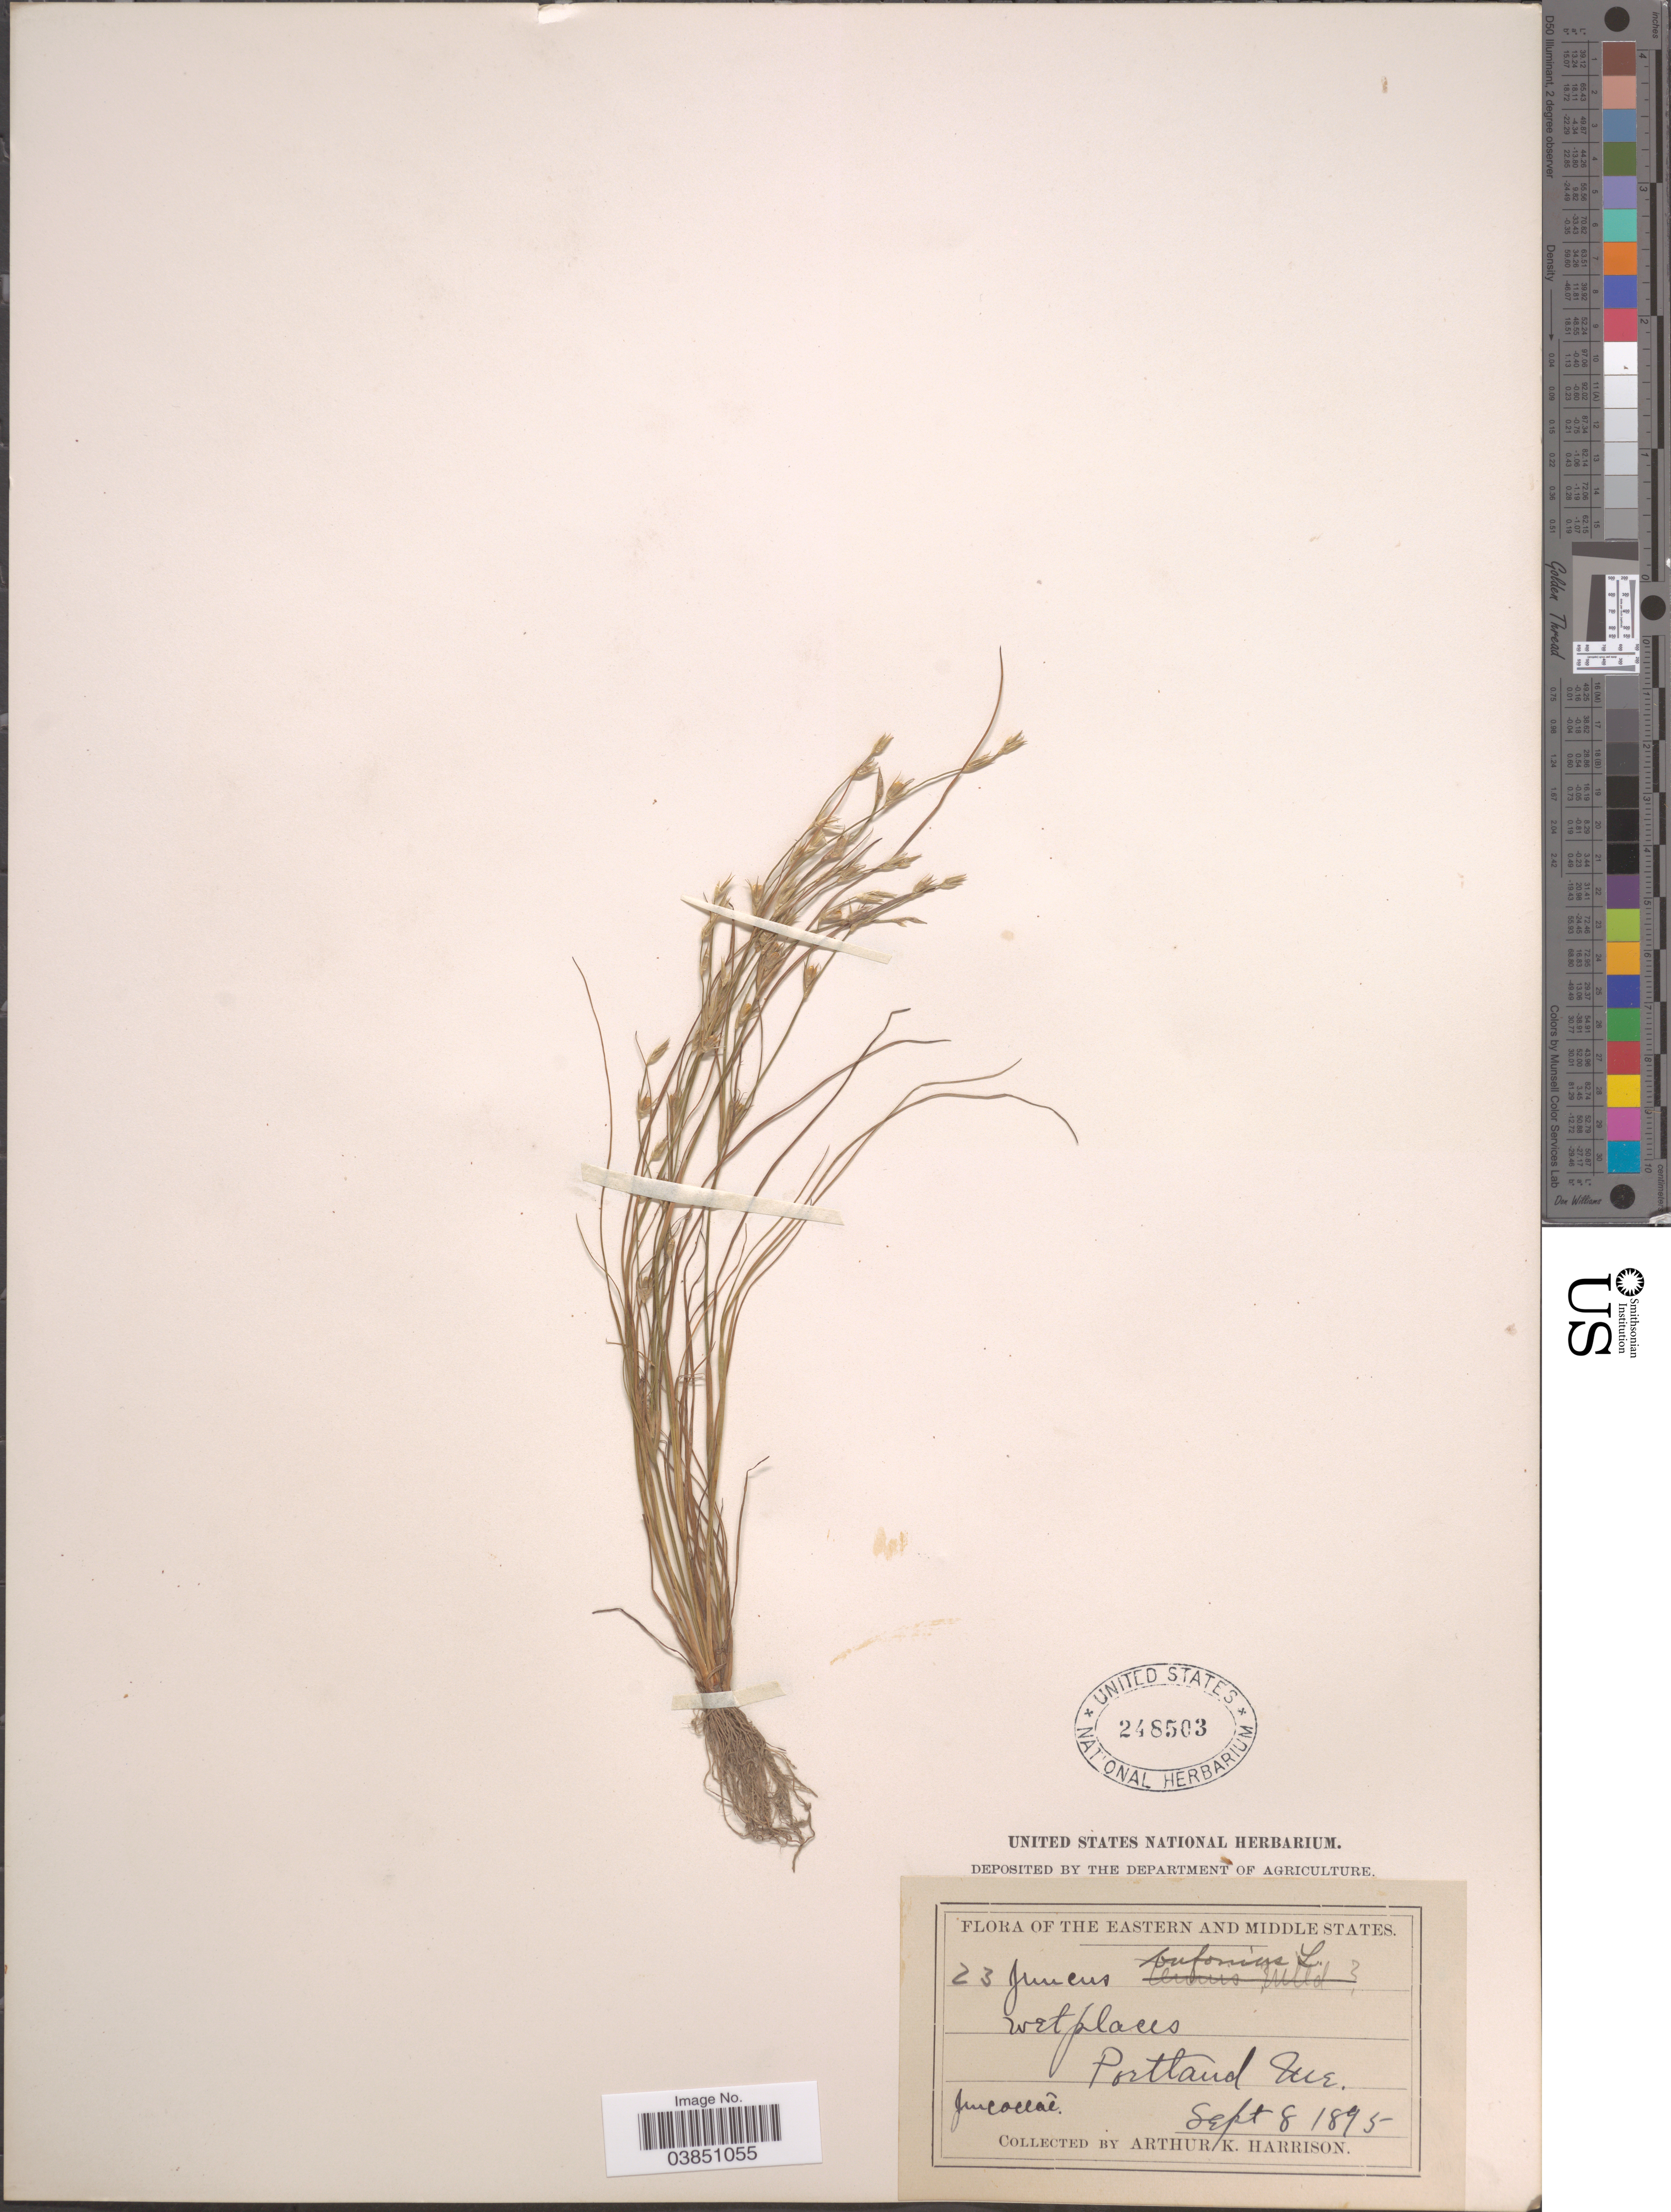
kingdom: Plantae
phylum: Tracheophyta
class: Liliopsida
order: Poales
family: Juncaceae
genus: Juncus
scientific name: Juncus bufonius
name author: L.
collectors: A. K. Harrison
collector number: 23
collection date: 1895-09-08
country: United States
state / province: Maine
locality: The Eastern and Middle States. Portland.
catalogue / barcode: US 248503